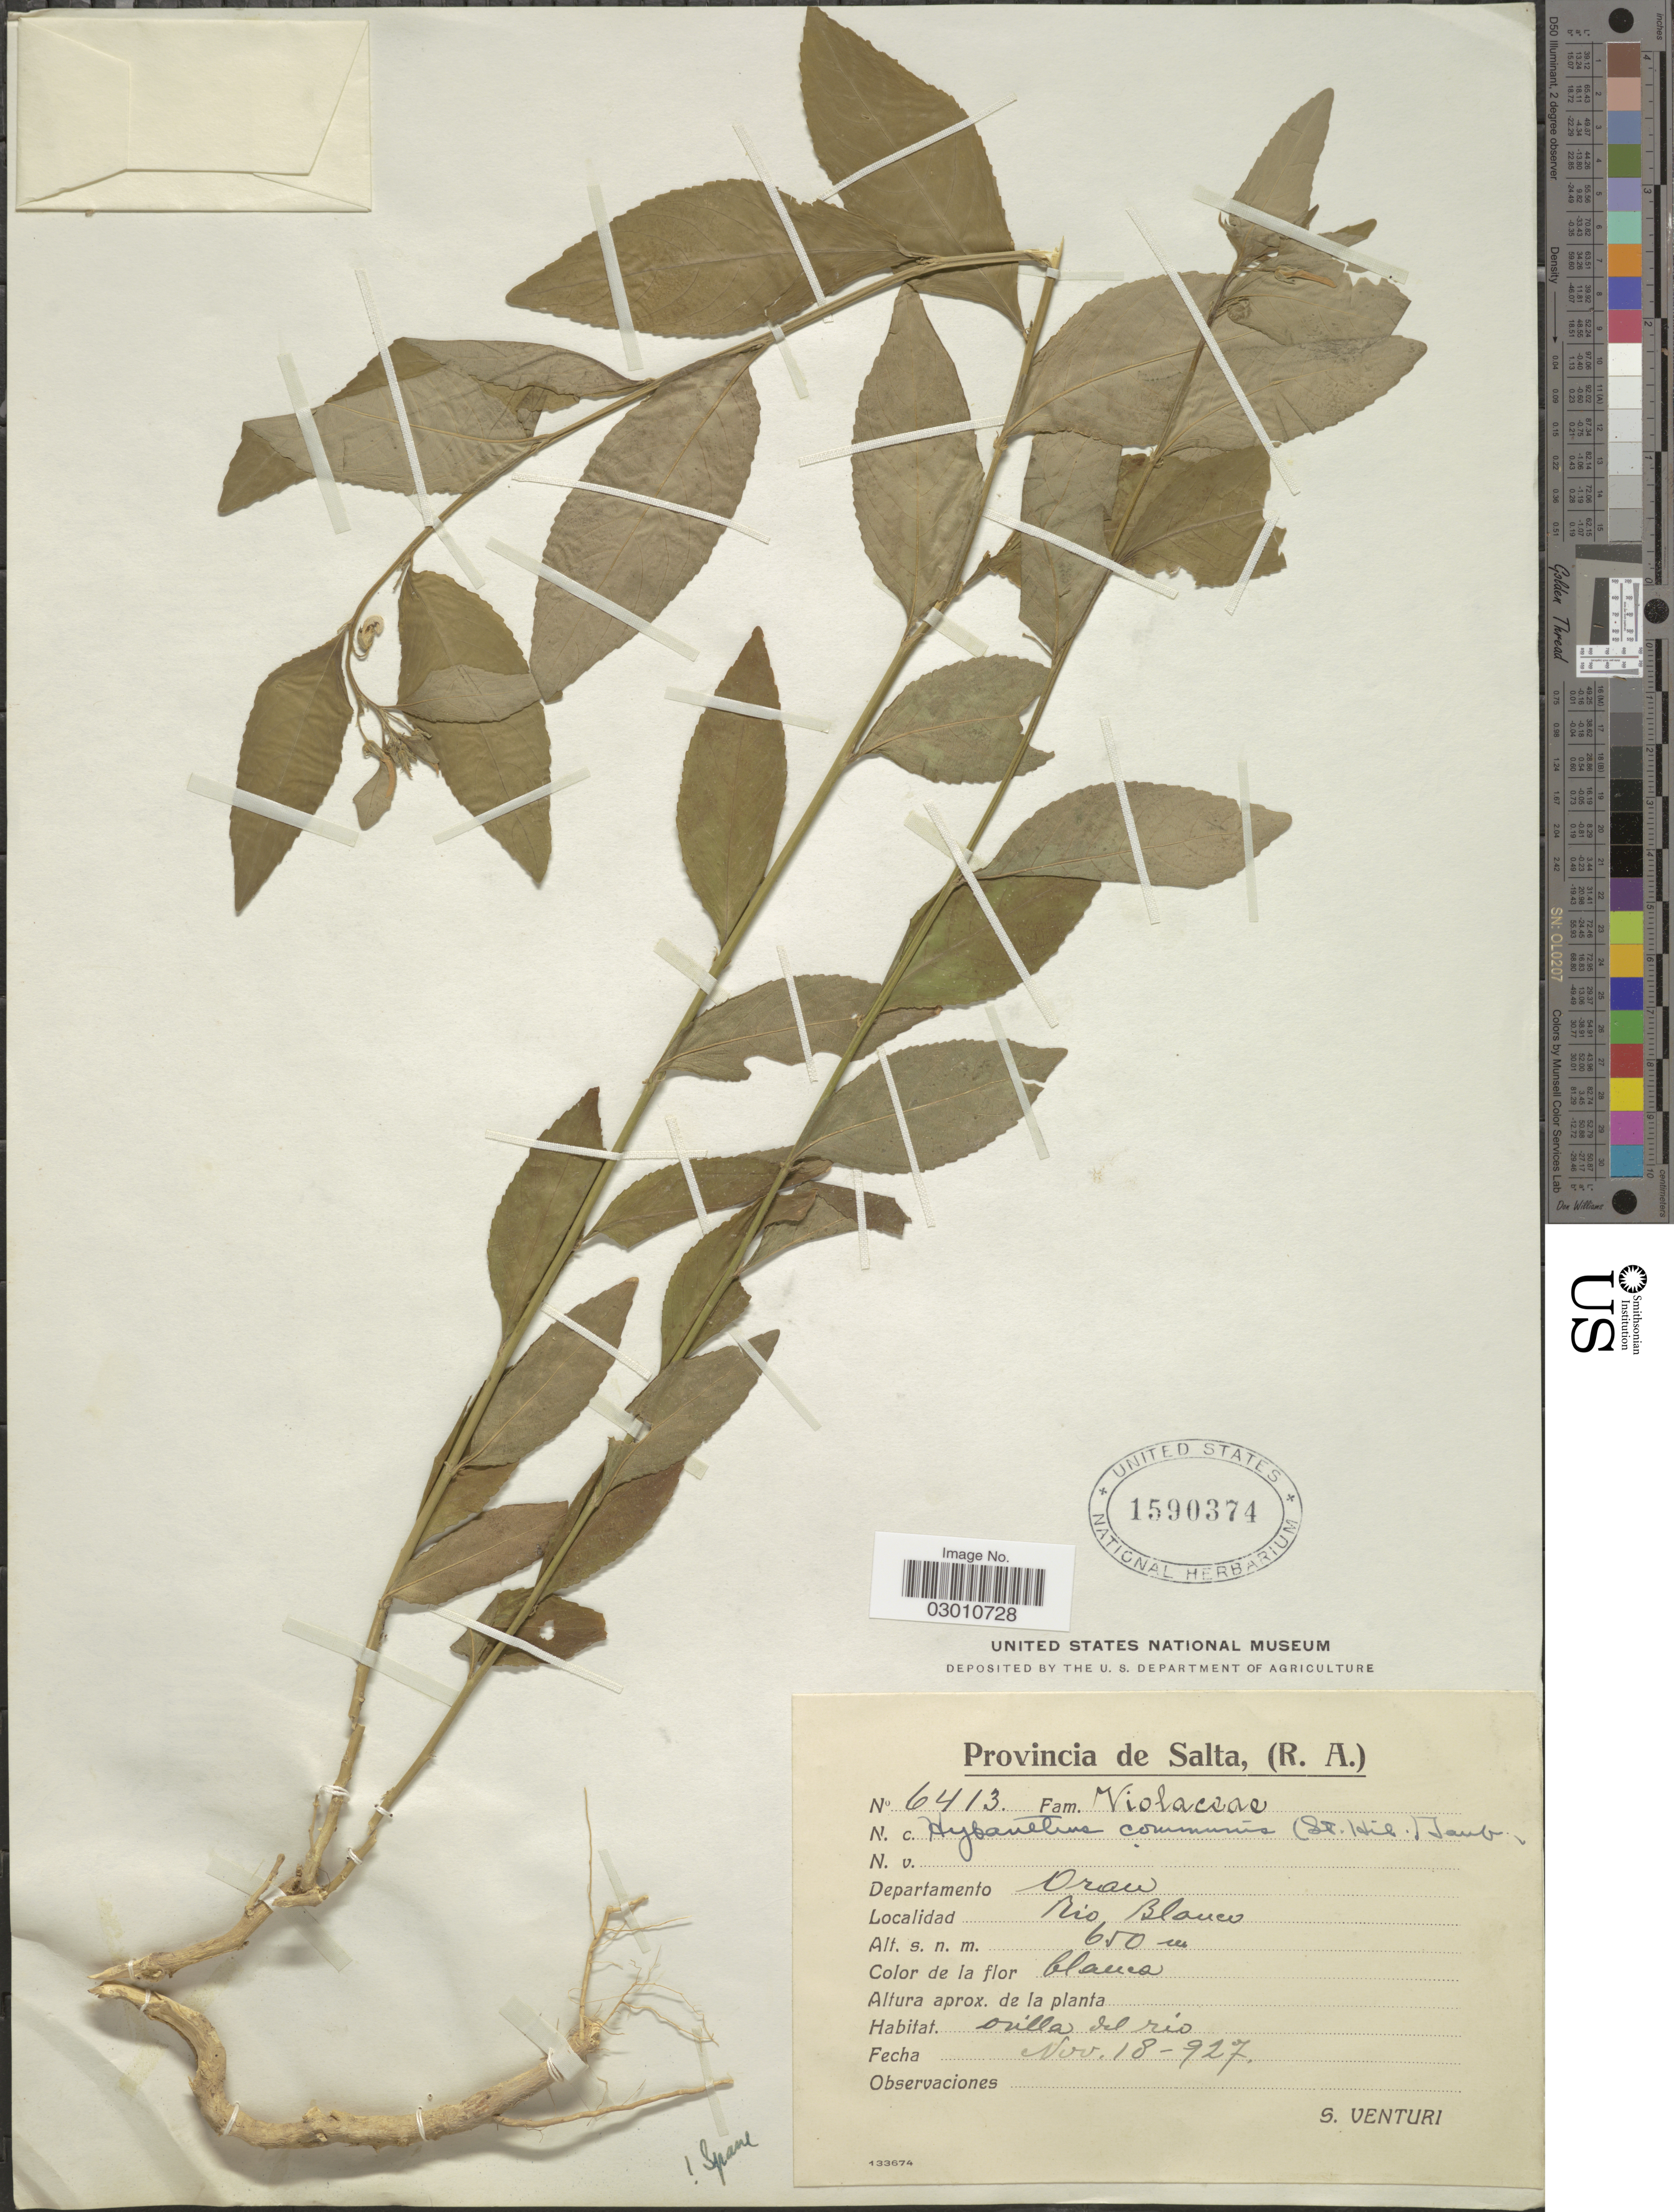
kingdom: Plantae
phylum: Tracheophyta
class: Magnoliopsida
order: Malpighiales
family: Violaceae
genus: Pombalia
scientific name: Pombalia communis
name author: (A. St.-Hil.) Paula-Souza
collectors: S. Venturi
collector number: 6413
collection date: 1927-11-18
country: Argentina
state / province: Salta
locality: Departamento Oran. Rio Blanco.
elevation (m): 650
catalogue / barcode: US 1590374